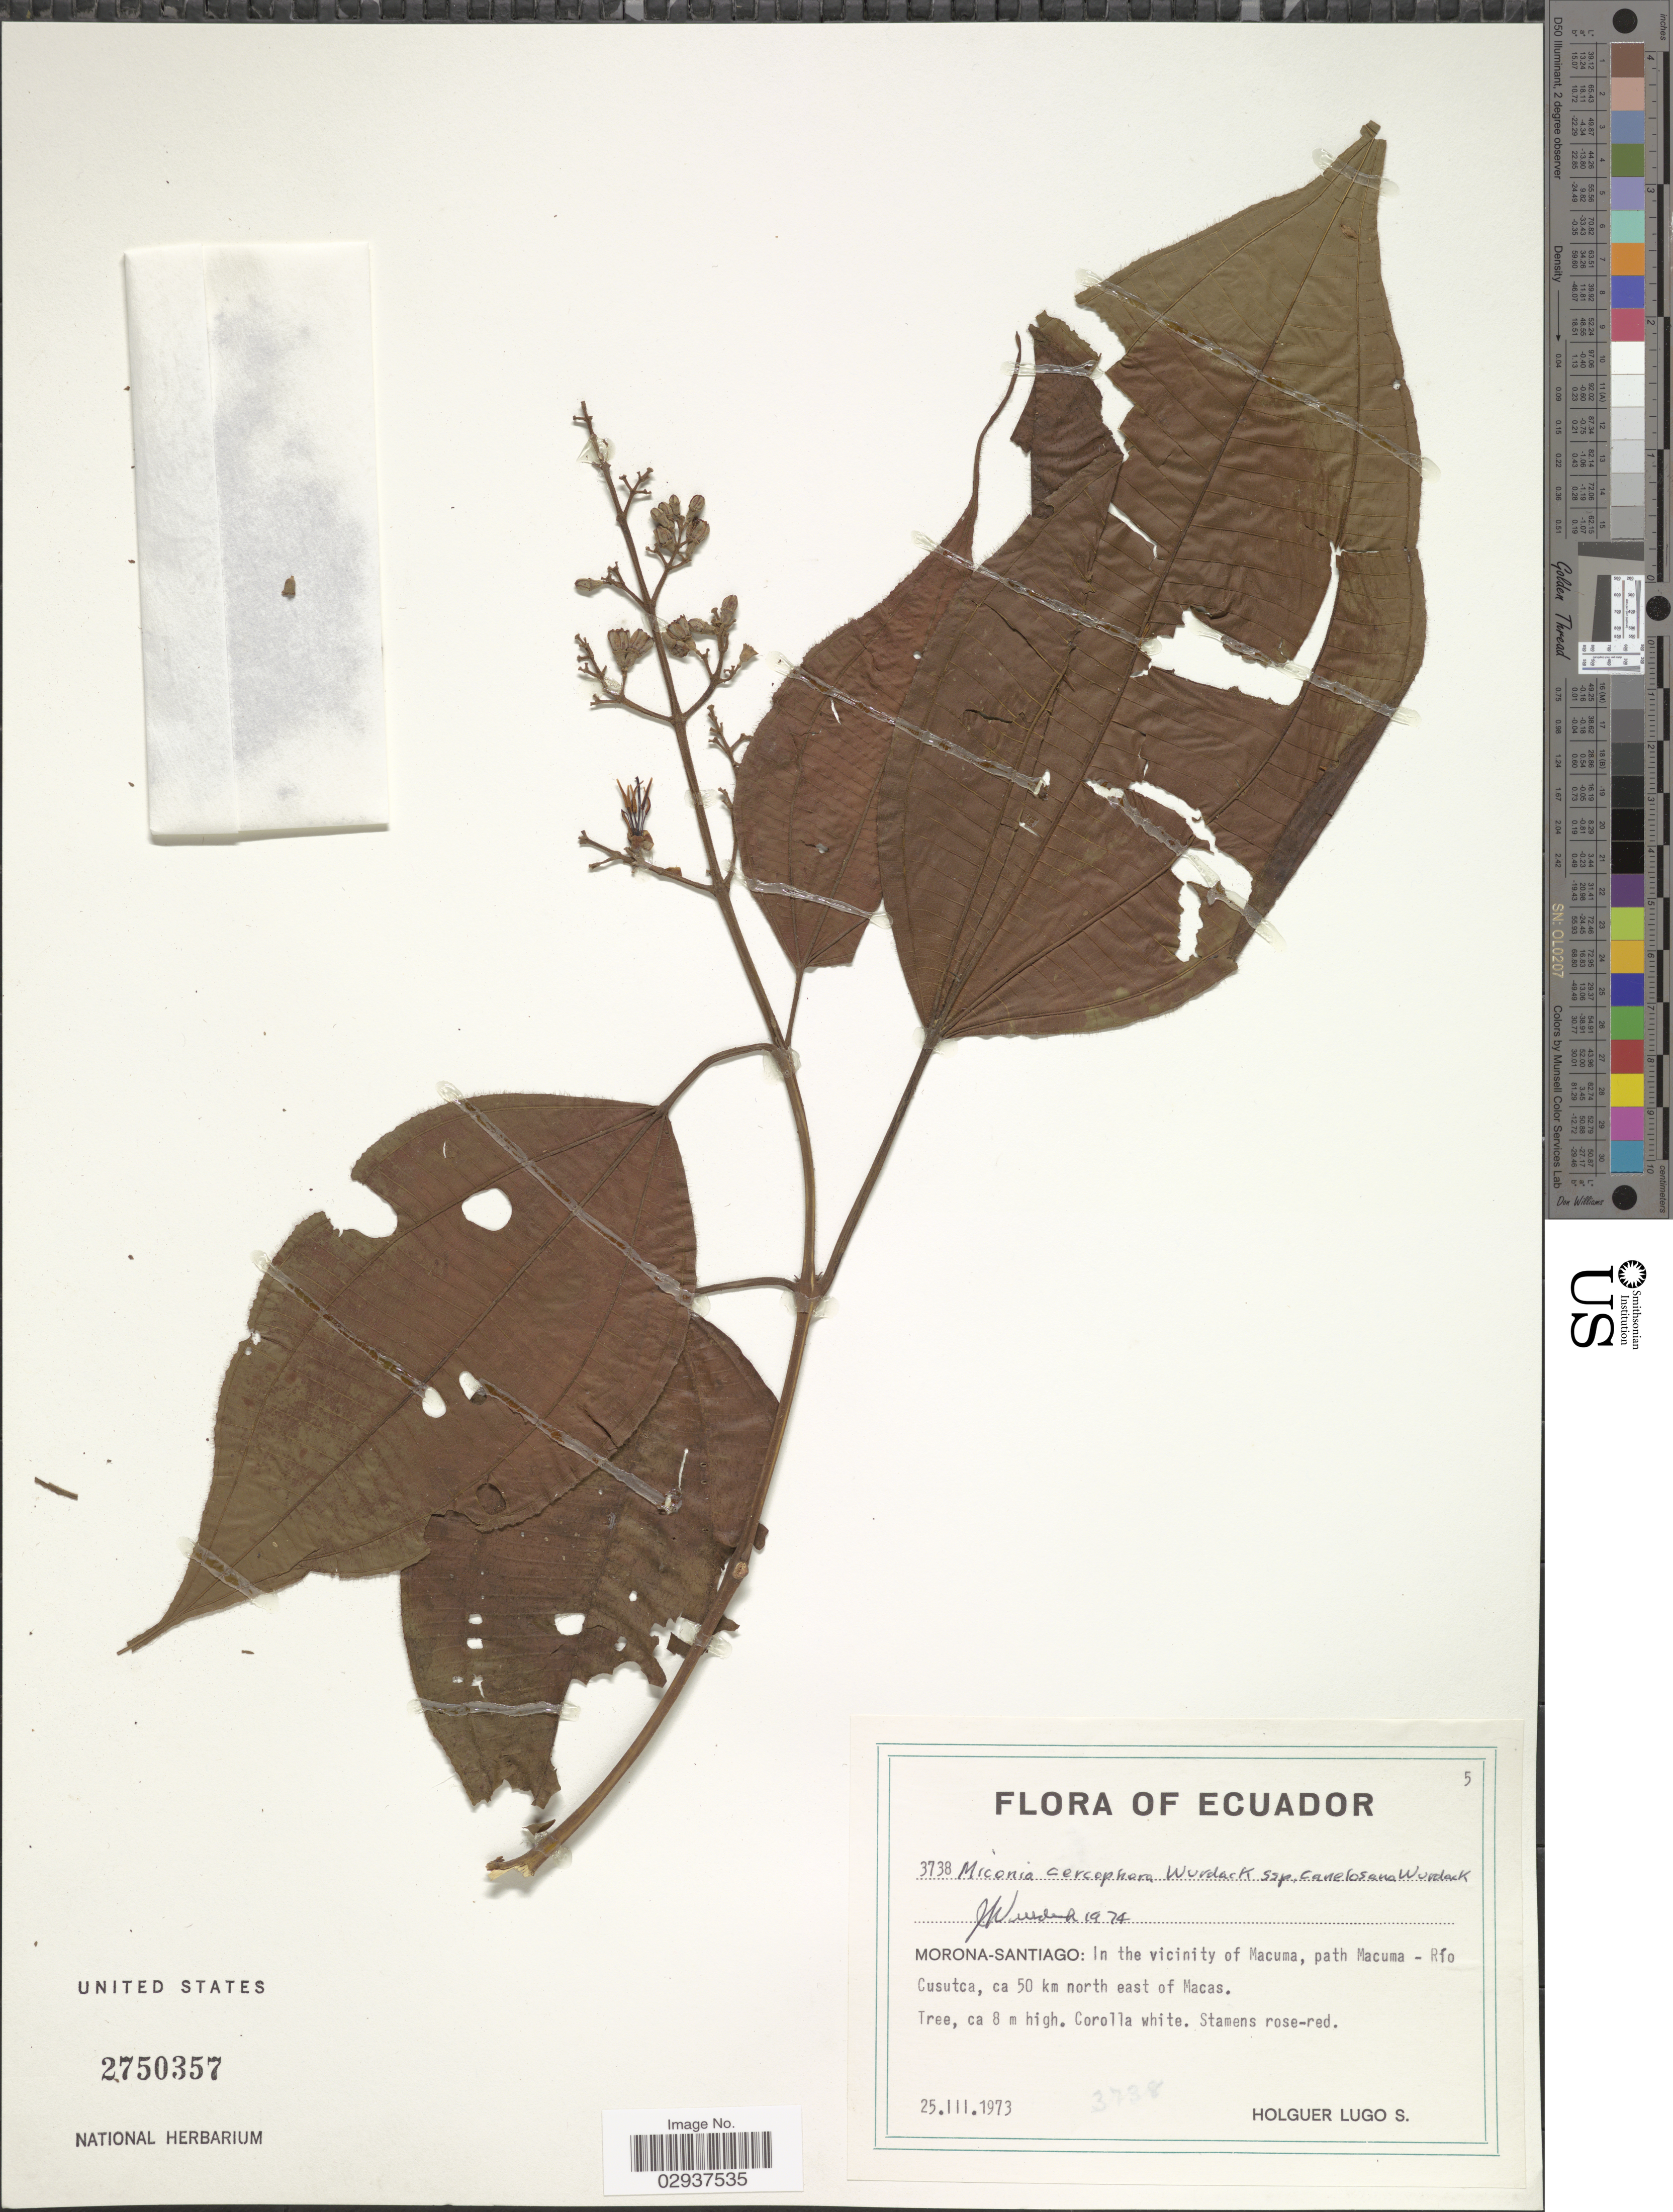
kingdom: Plantae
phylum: Tracheophyta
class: Magnoliopsida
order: Myrtales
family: Melastomataceae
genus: Miconia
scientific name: Miconia cercophora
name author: Wurdack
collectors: H. Lugo S.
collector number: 3738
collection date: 1973-03-25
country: Ecuador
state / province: Morona-Santiago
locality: In the vicinity of Macuma, path Macuma - Río Cusutca, ca 50 km north east of Macas.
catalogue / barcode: US 2750357